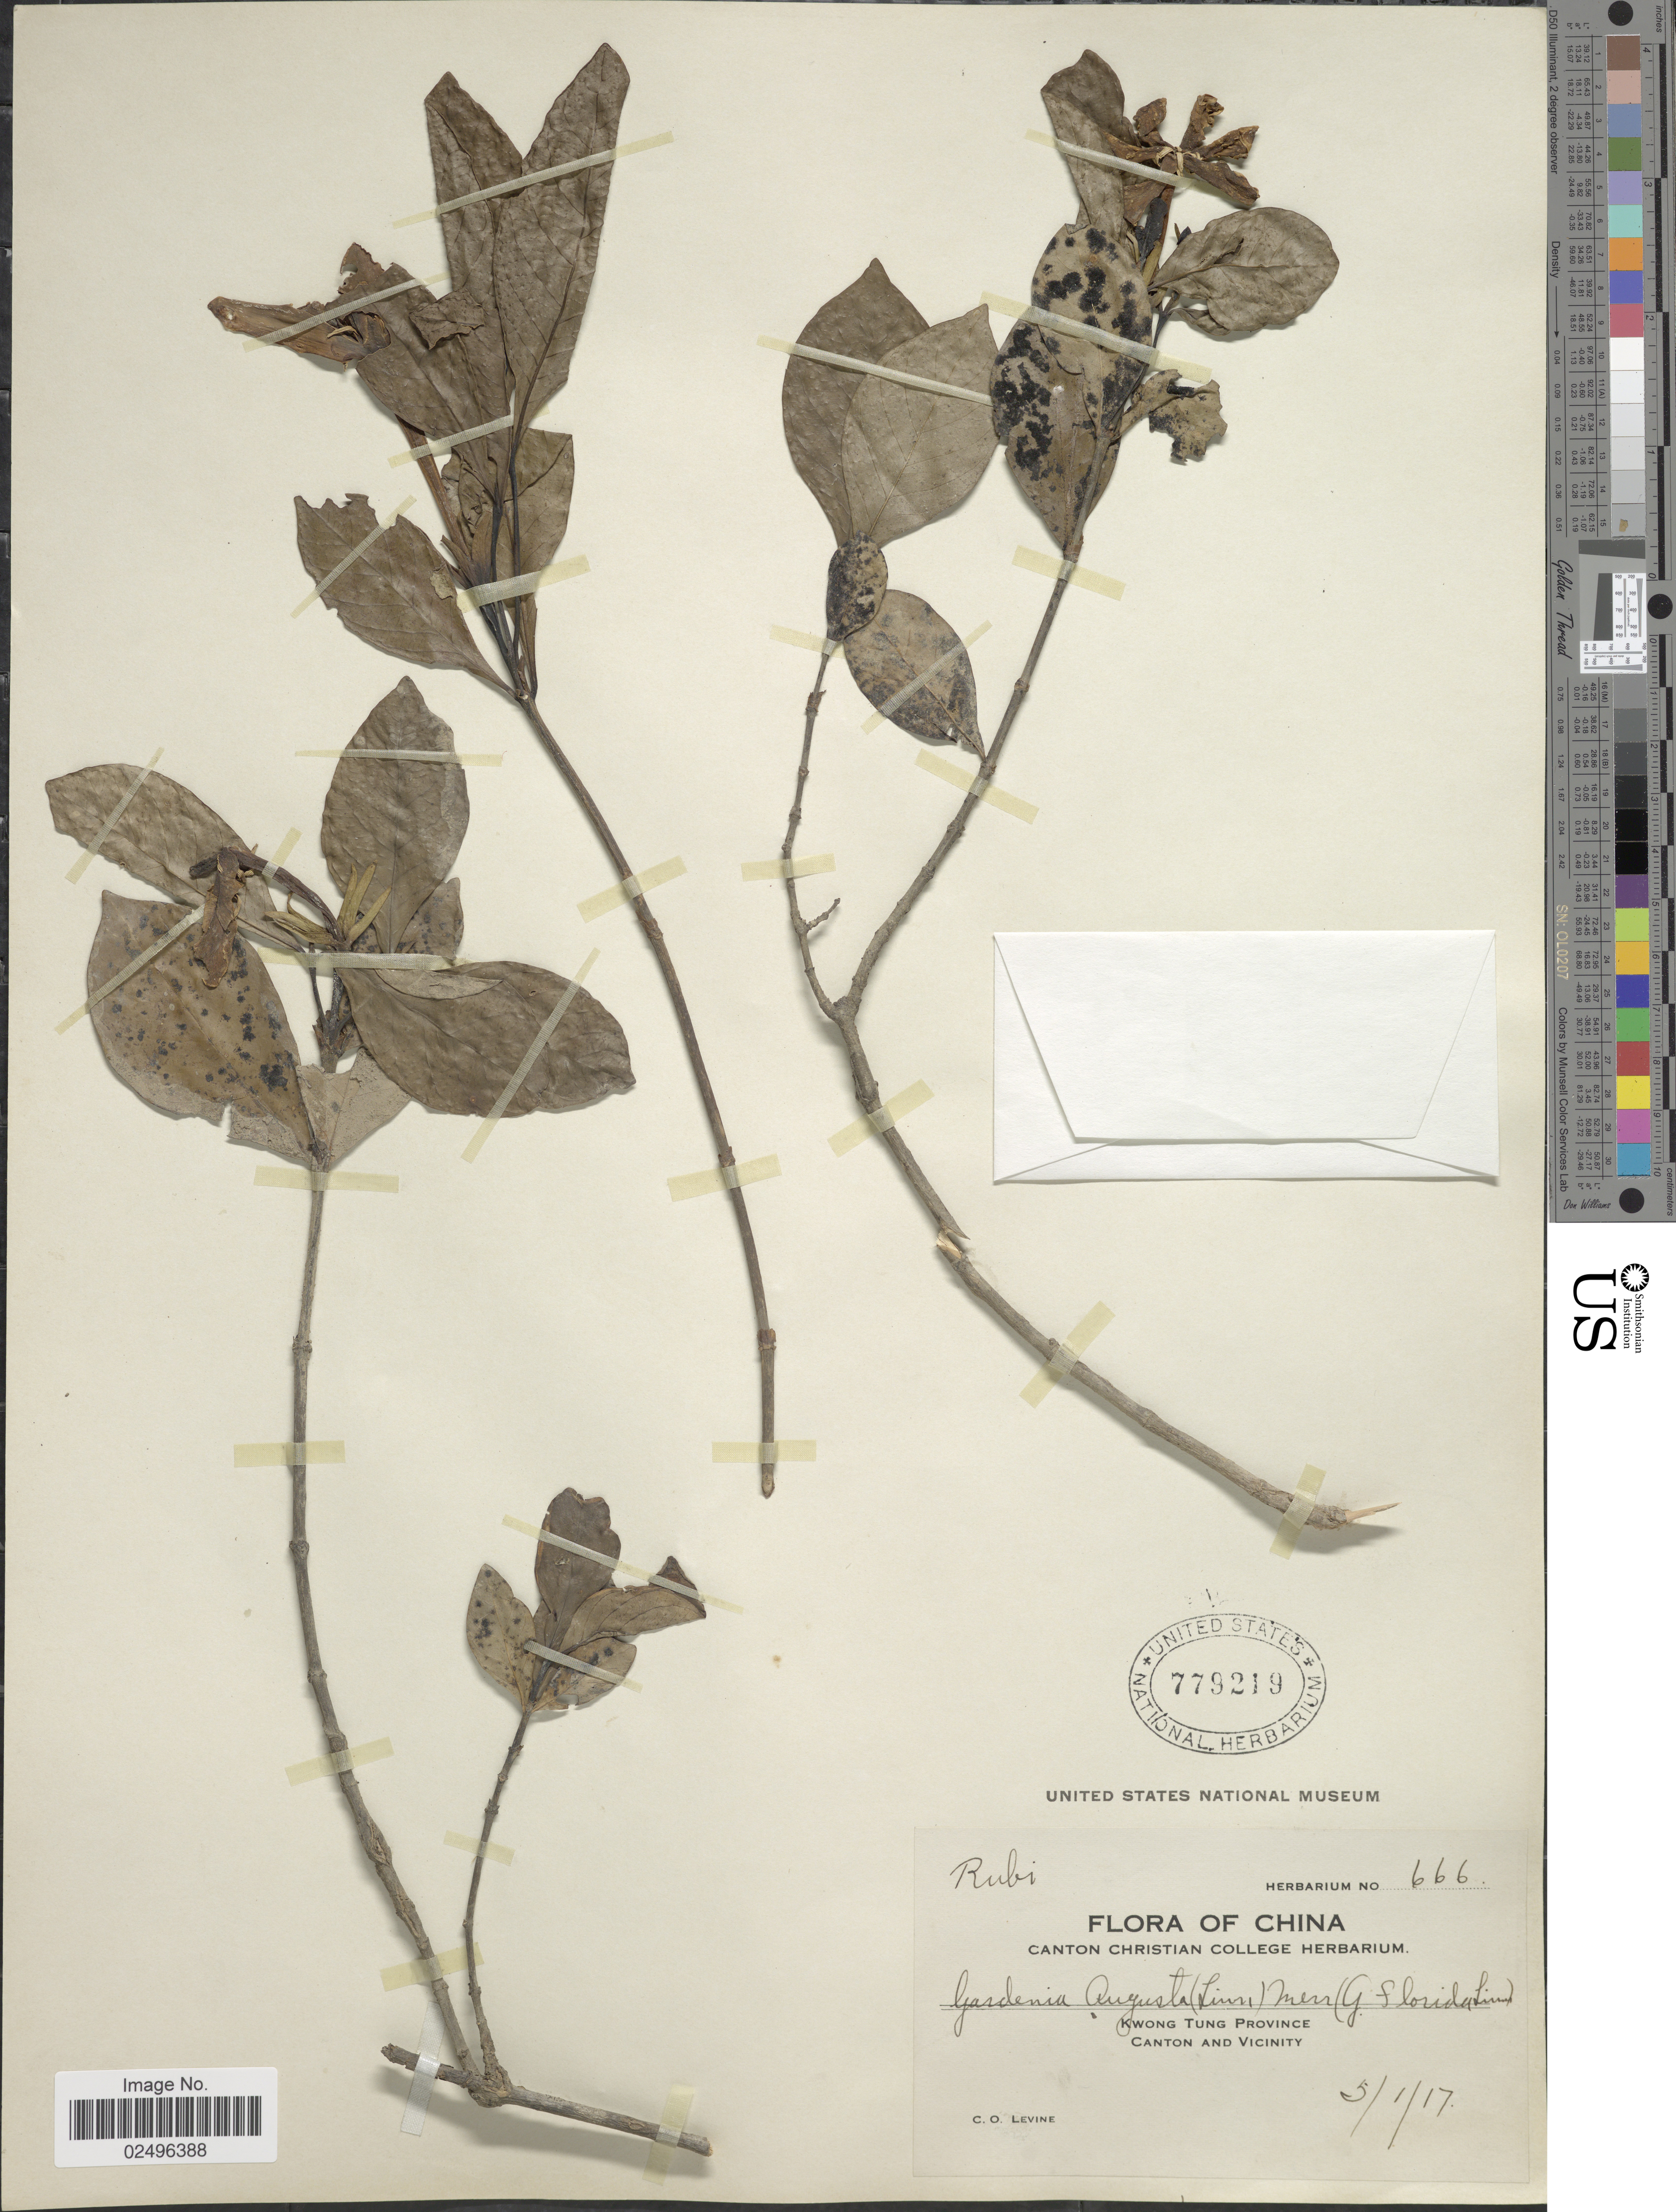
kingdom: Plantae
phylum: Tracheophyta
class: Magnoliopsida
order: Gentianales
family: Rubiaceae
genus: Gardenia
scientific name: Gardenia augusta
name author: (L.) Merr.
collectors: C. O. Levine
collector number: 666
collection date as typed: Transcribed d/m/y: 5/1/17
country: China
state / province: Guangdong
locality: Kwong Tung Province, Canton and Vicinity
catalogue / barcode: US 779219